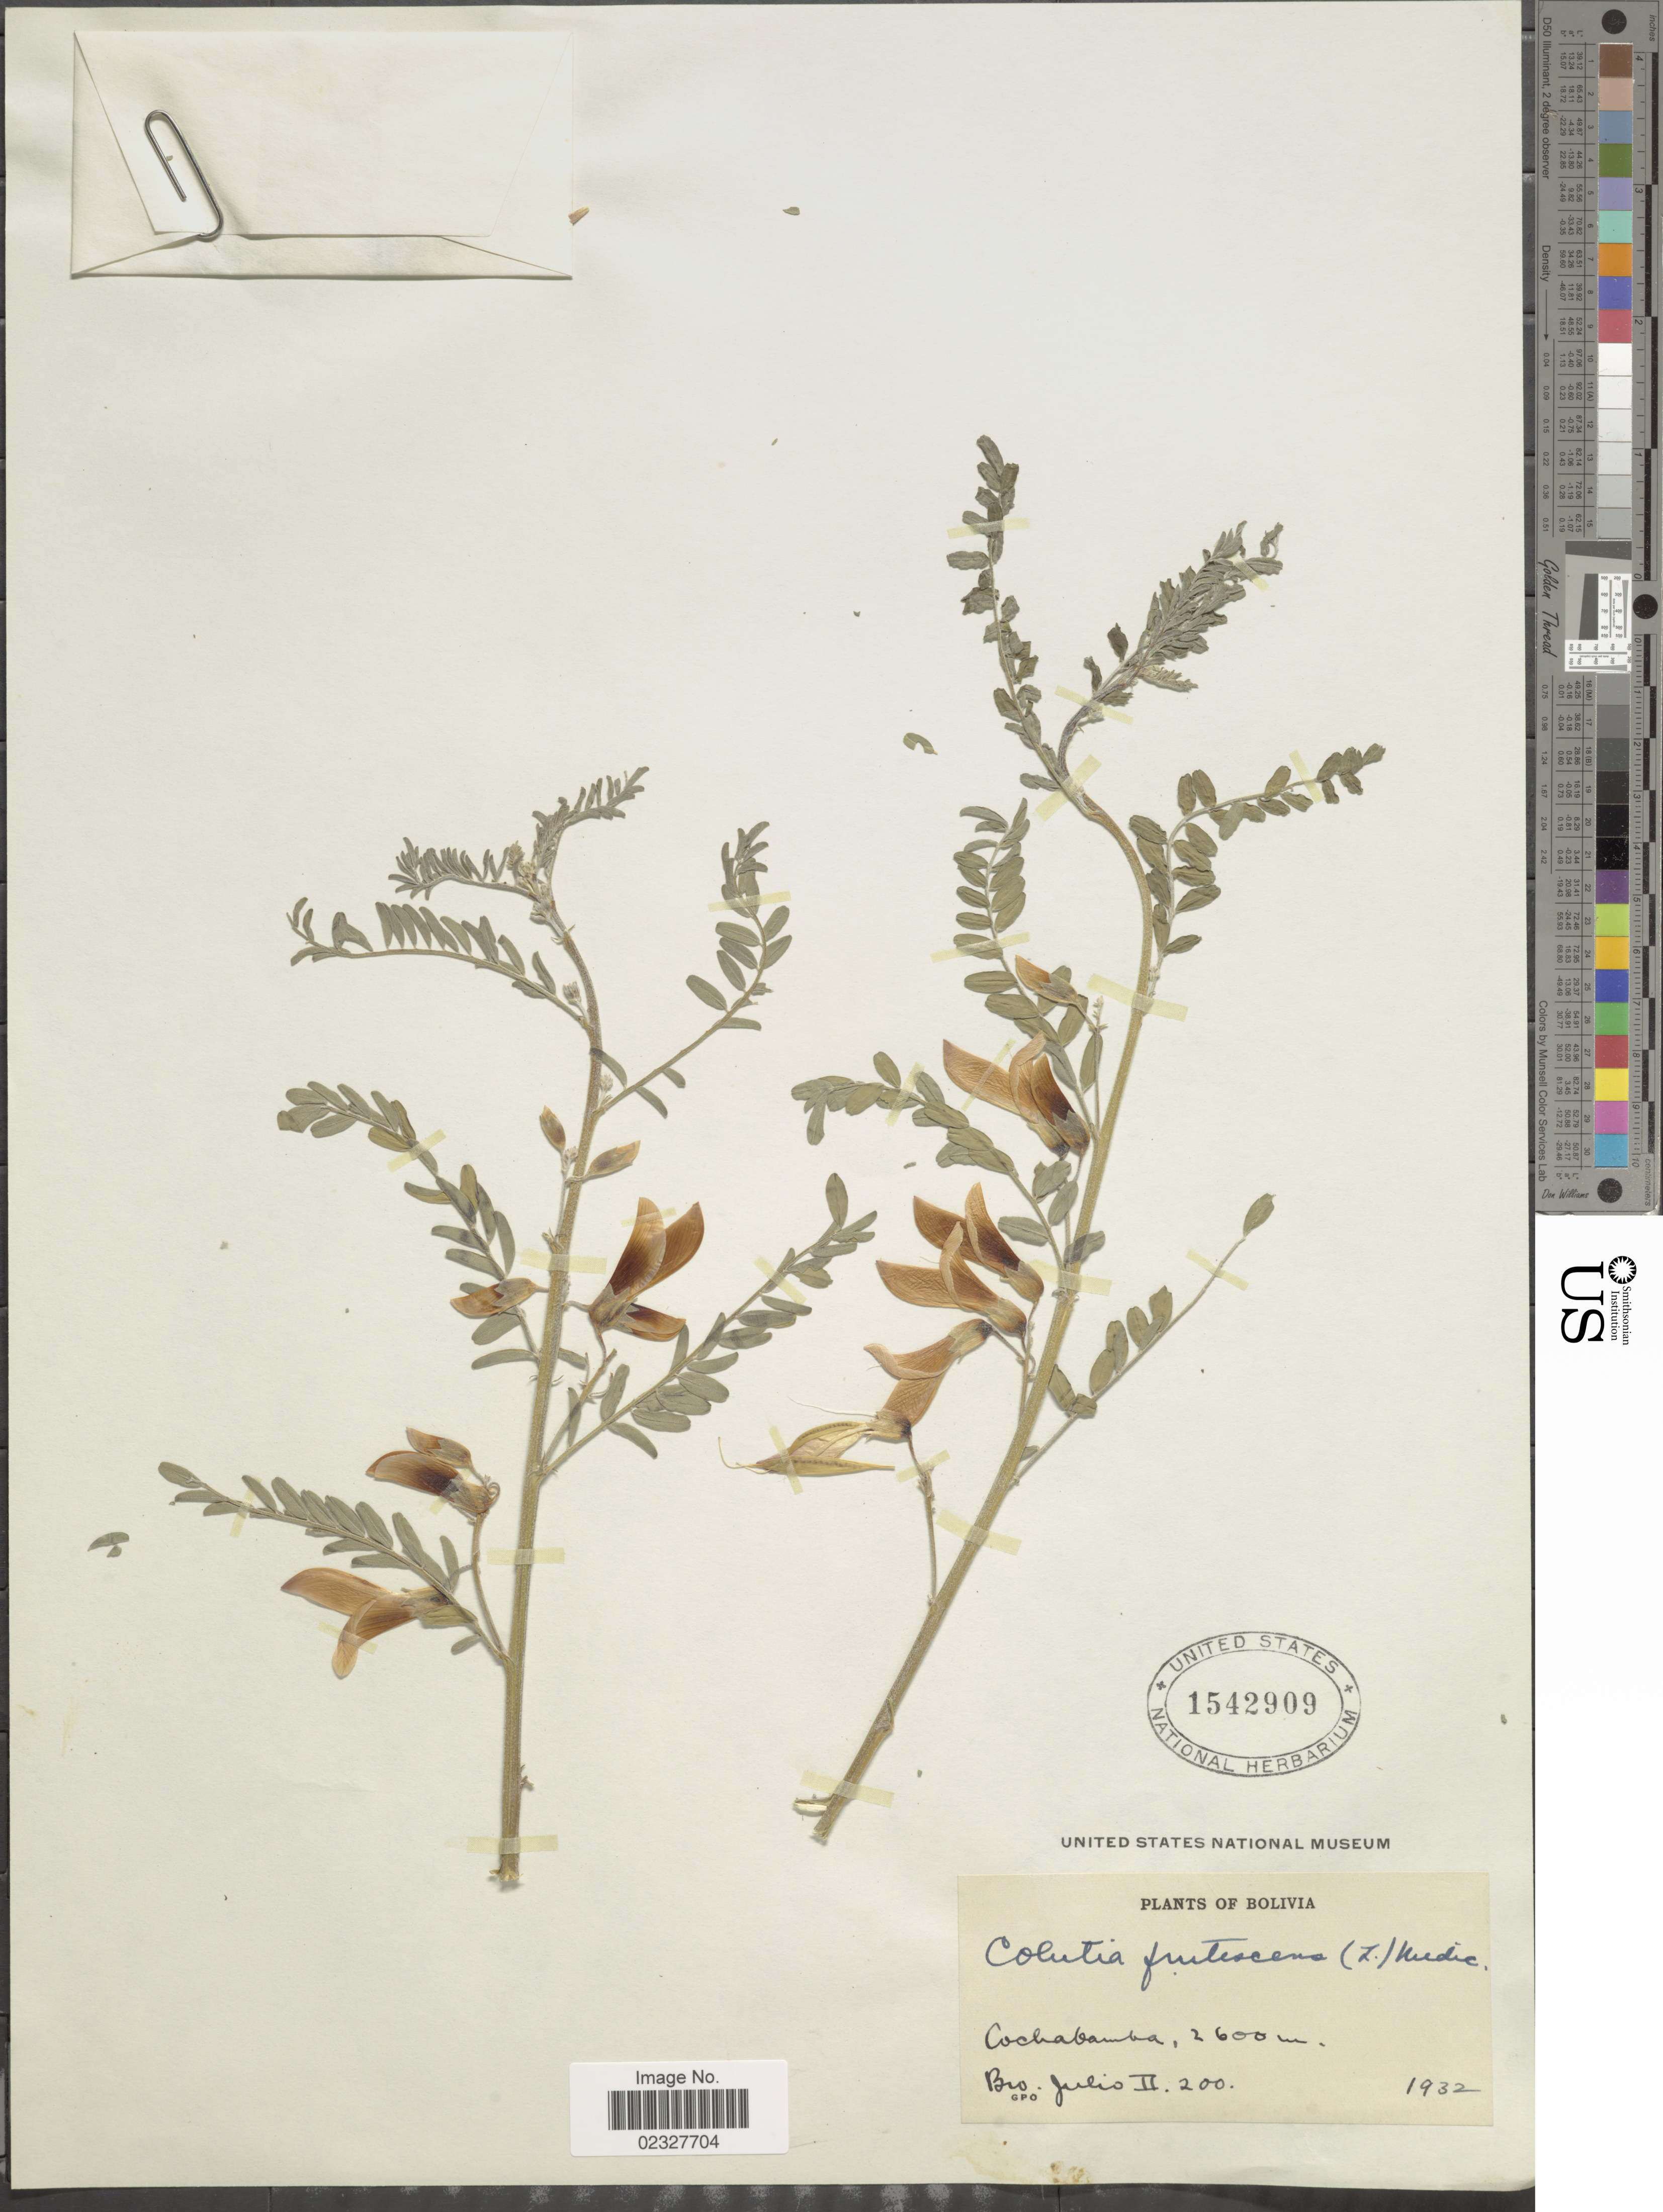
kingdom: Plantae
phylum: Tracheophyta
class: Magnoliopsida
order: Fabales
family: Fabaceae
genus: Sutherlandia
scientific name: Sutherlandia frutescens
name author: (L.) R. Br. ex W.T. Aiton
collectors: Bro. Julio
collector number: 200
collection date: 1932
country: Bolivia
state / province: Cochabamba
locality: Cochabamba.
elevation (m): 2600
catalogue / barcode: US 1542909